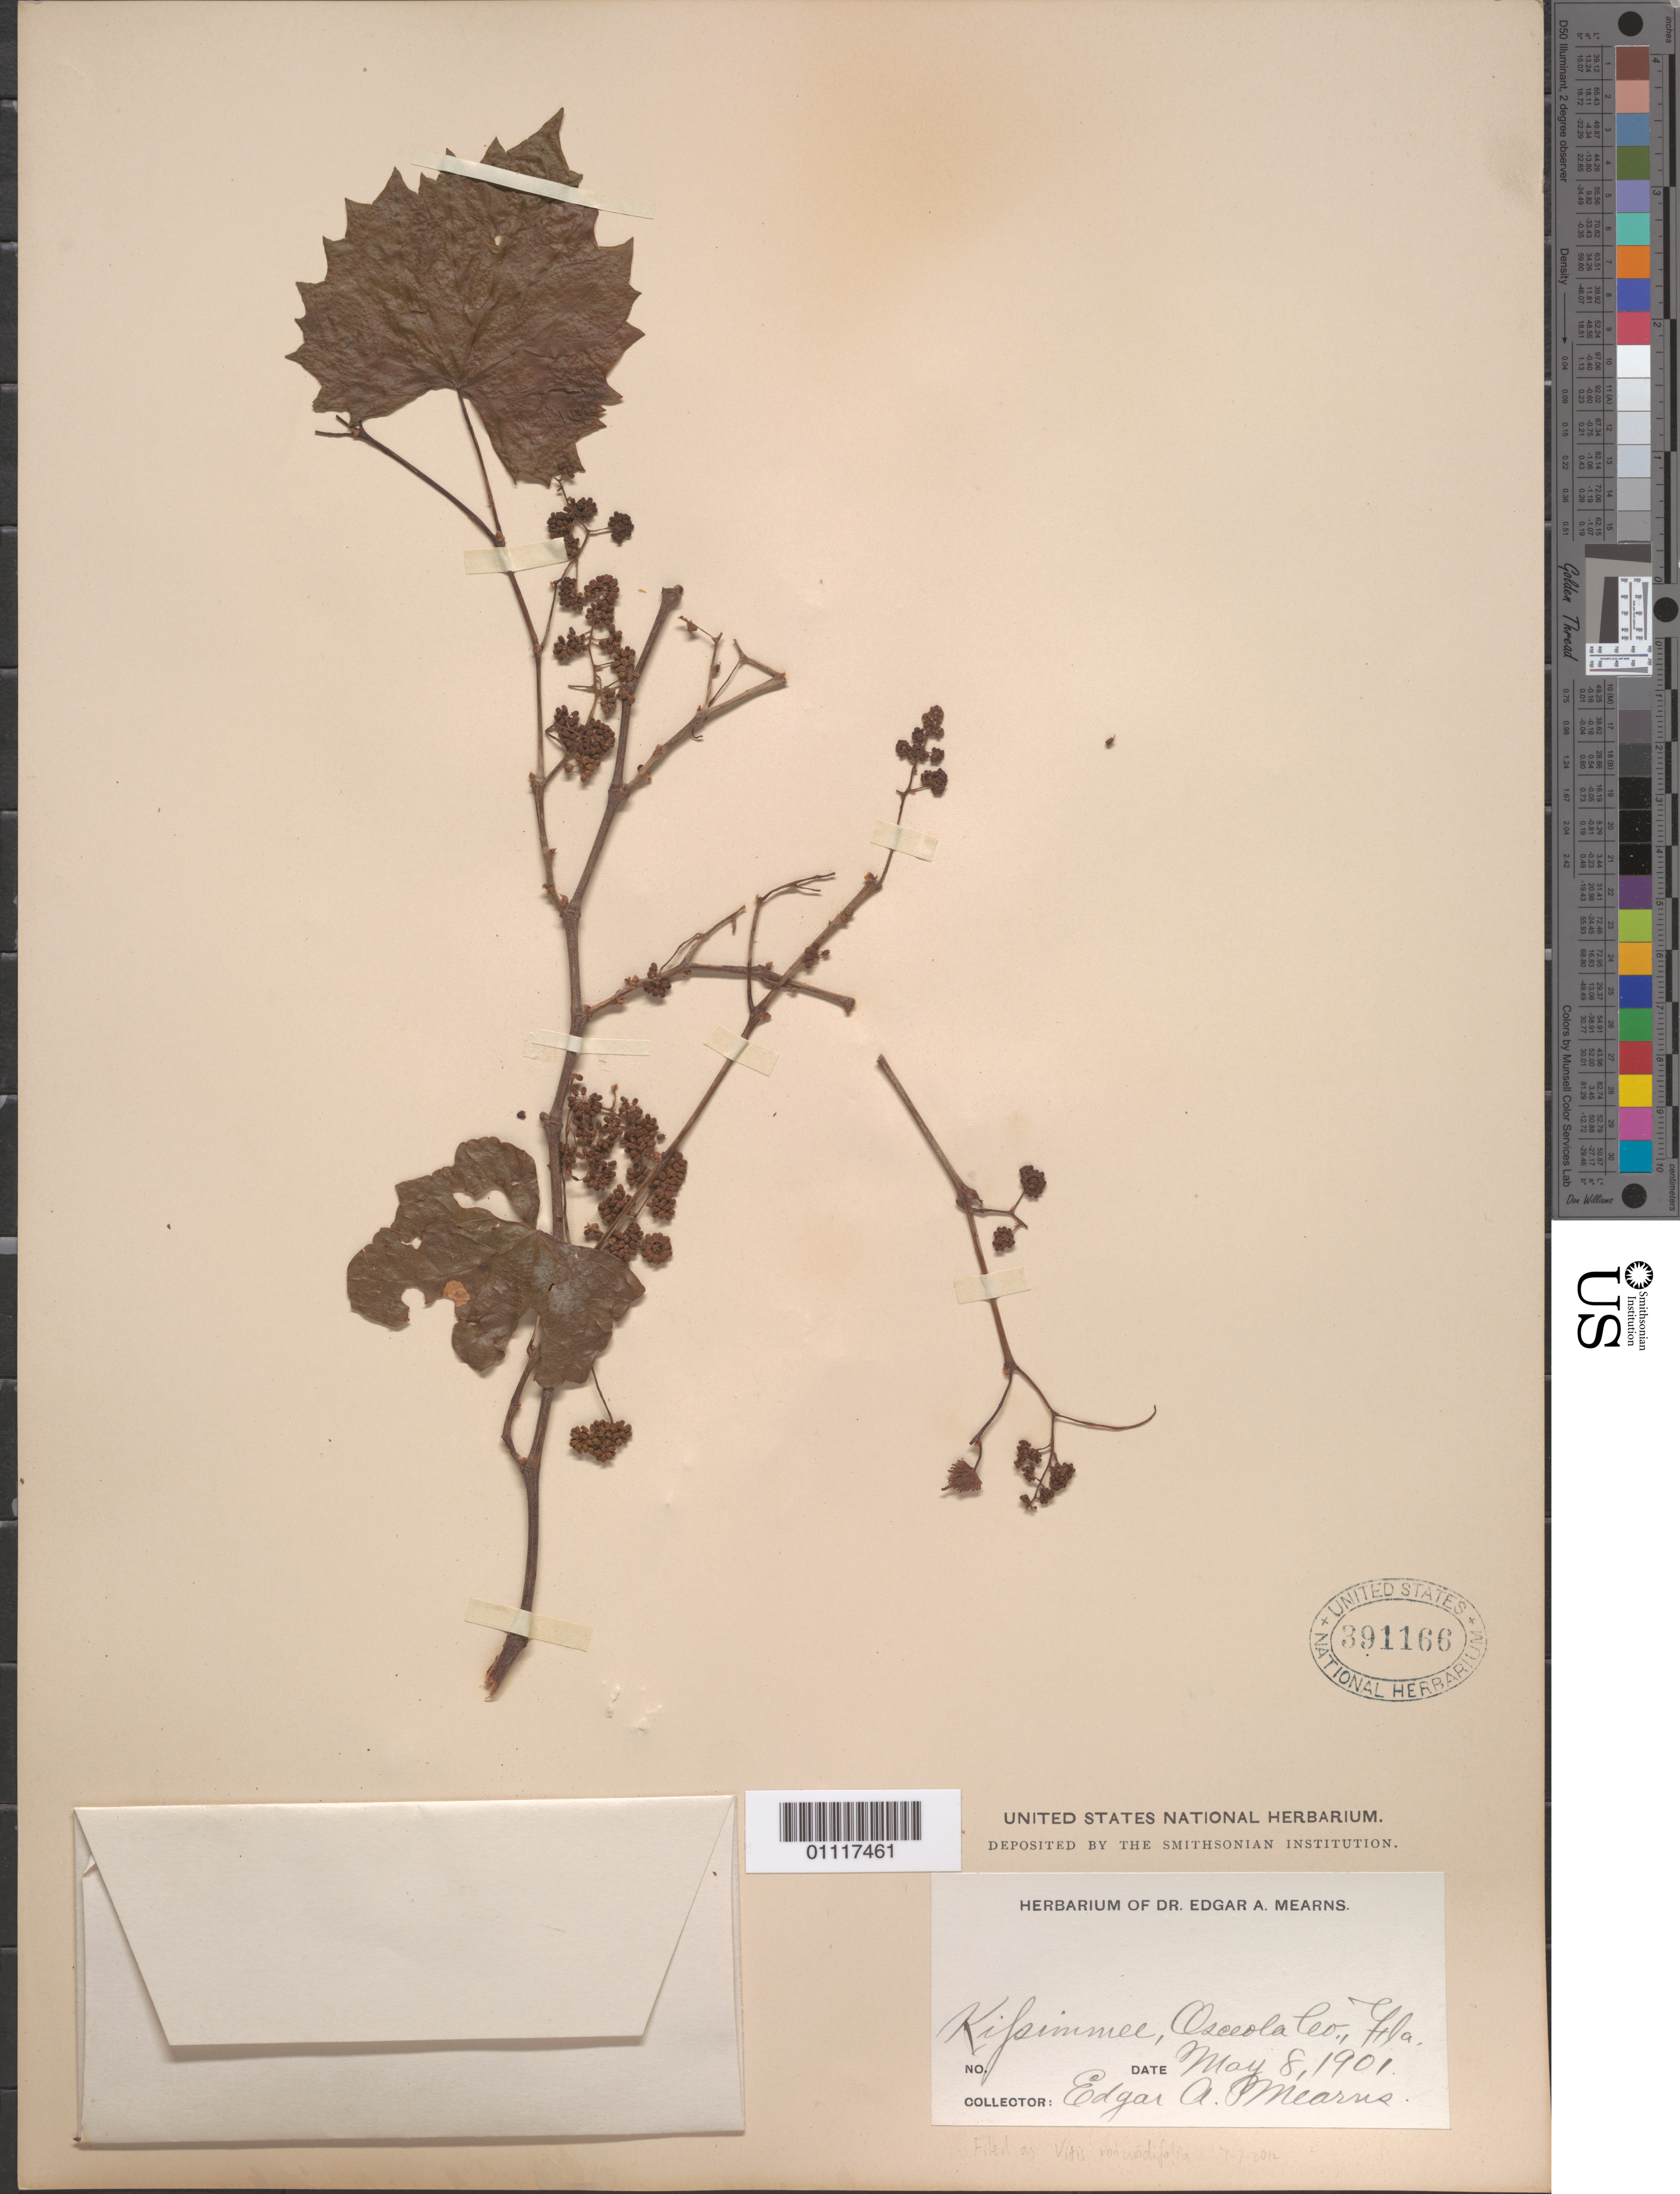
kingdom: Plantae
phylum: Tracheophyta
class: Magnoliopsida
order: Vitales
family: Vitaceae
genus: Vitis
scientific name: Vitis rotundifolia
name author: Michx.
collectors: E. A. Mearns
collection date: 1901-05-08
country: United States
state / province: Florida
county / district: Osceola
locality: Kifsimee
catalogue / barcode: US 391166